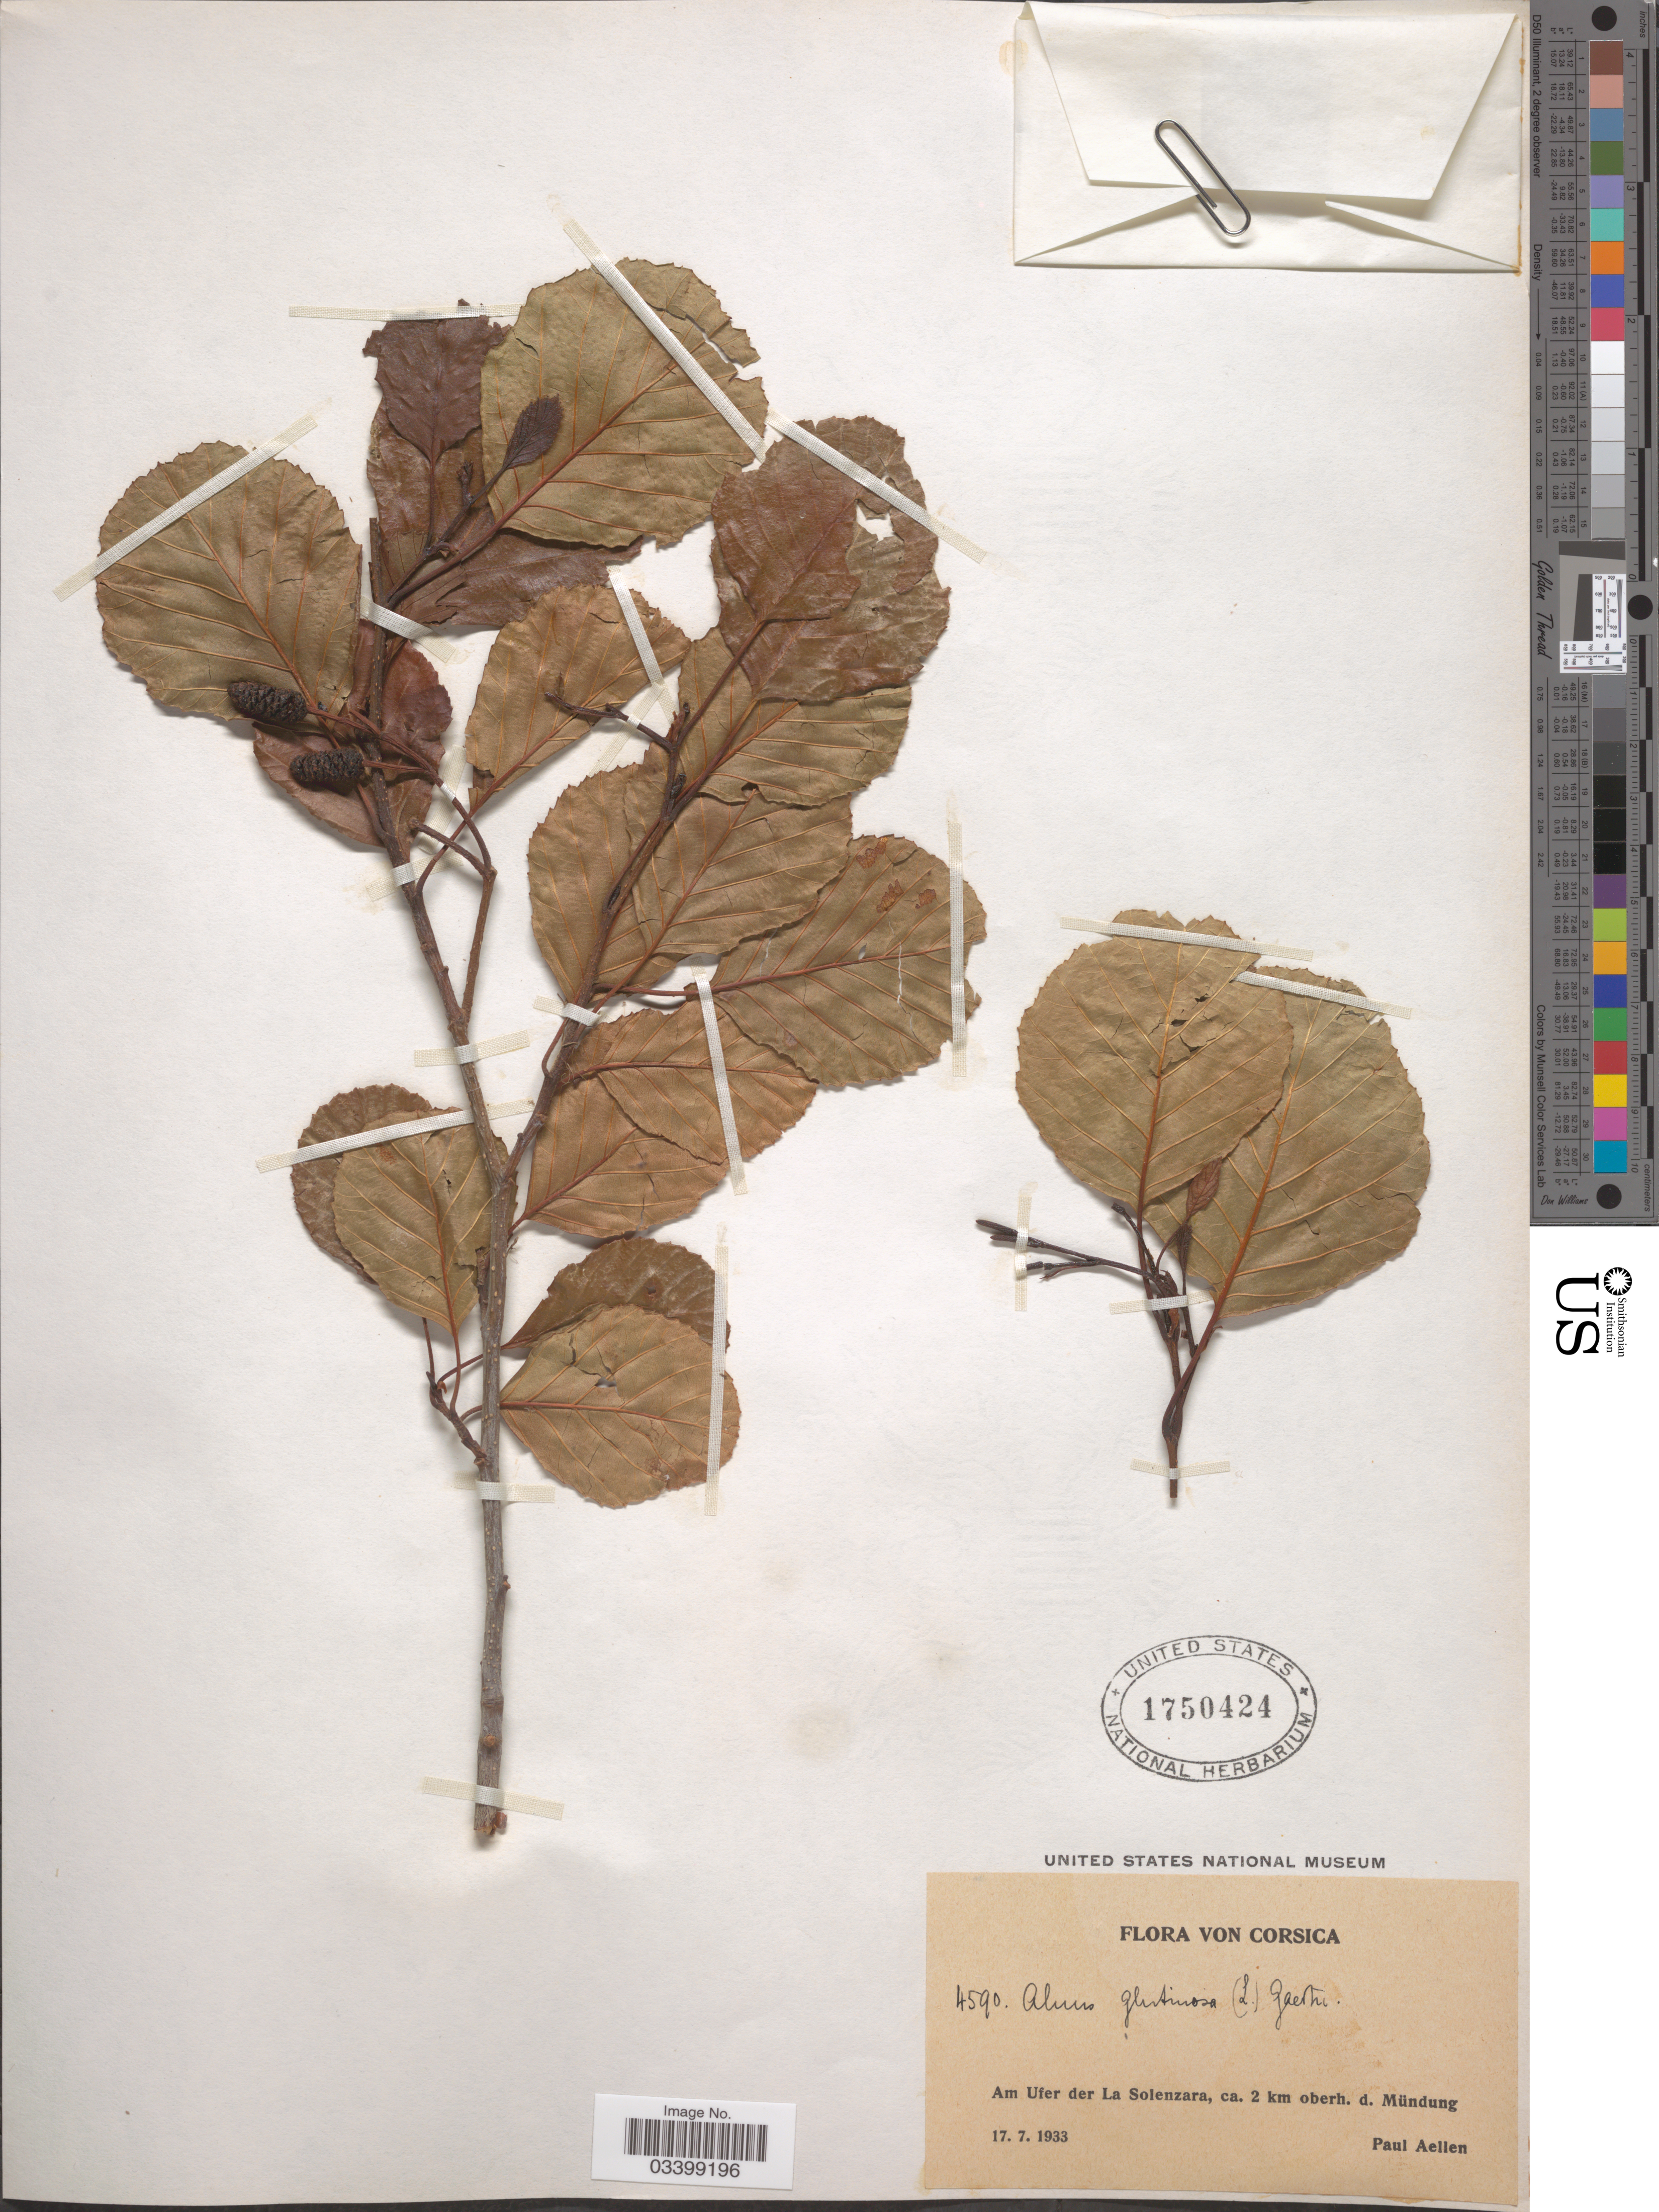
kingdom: Plantae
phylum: Tracheophyta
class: Magnoliopsida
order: Fagales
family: Betulaceae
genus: Alnus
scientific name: Alnus glutinosa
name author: (L.) Gaertn.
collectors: P. Aellen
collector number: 4590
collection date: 1933-07-17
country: France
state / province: Corsica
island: Corse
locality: Am Ufer der La Solenzara, ca. 2 km oberh. d. Mündung.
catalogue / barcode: US 1750424